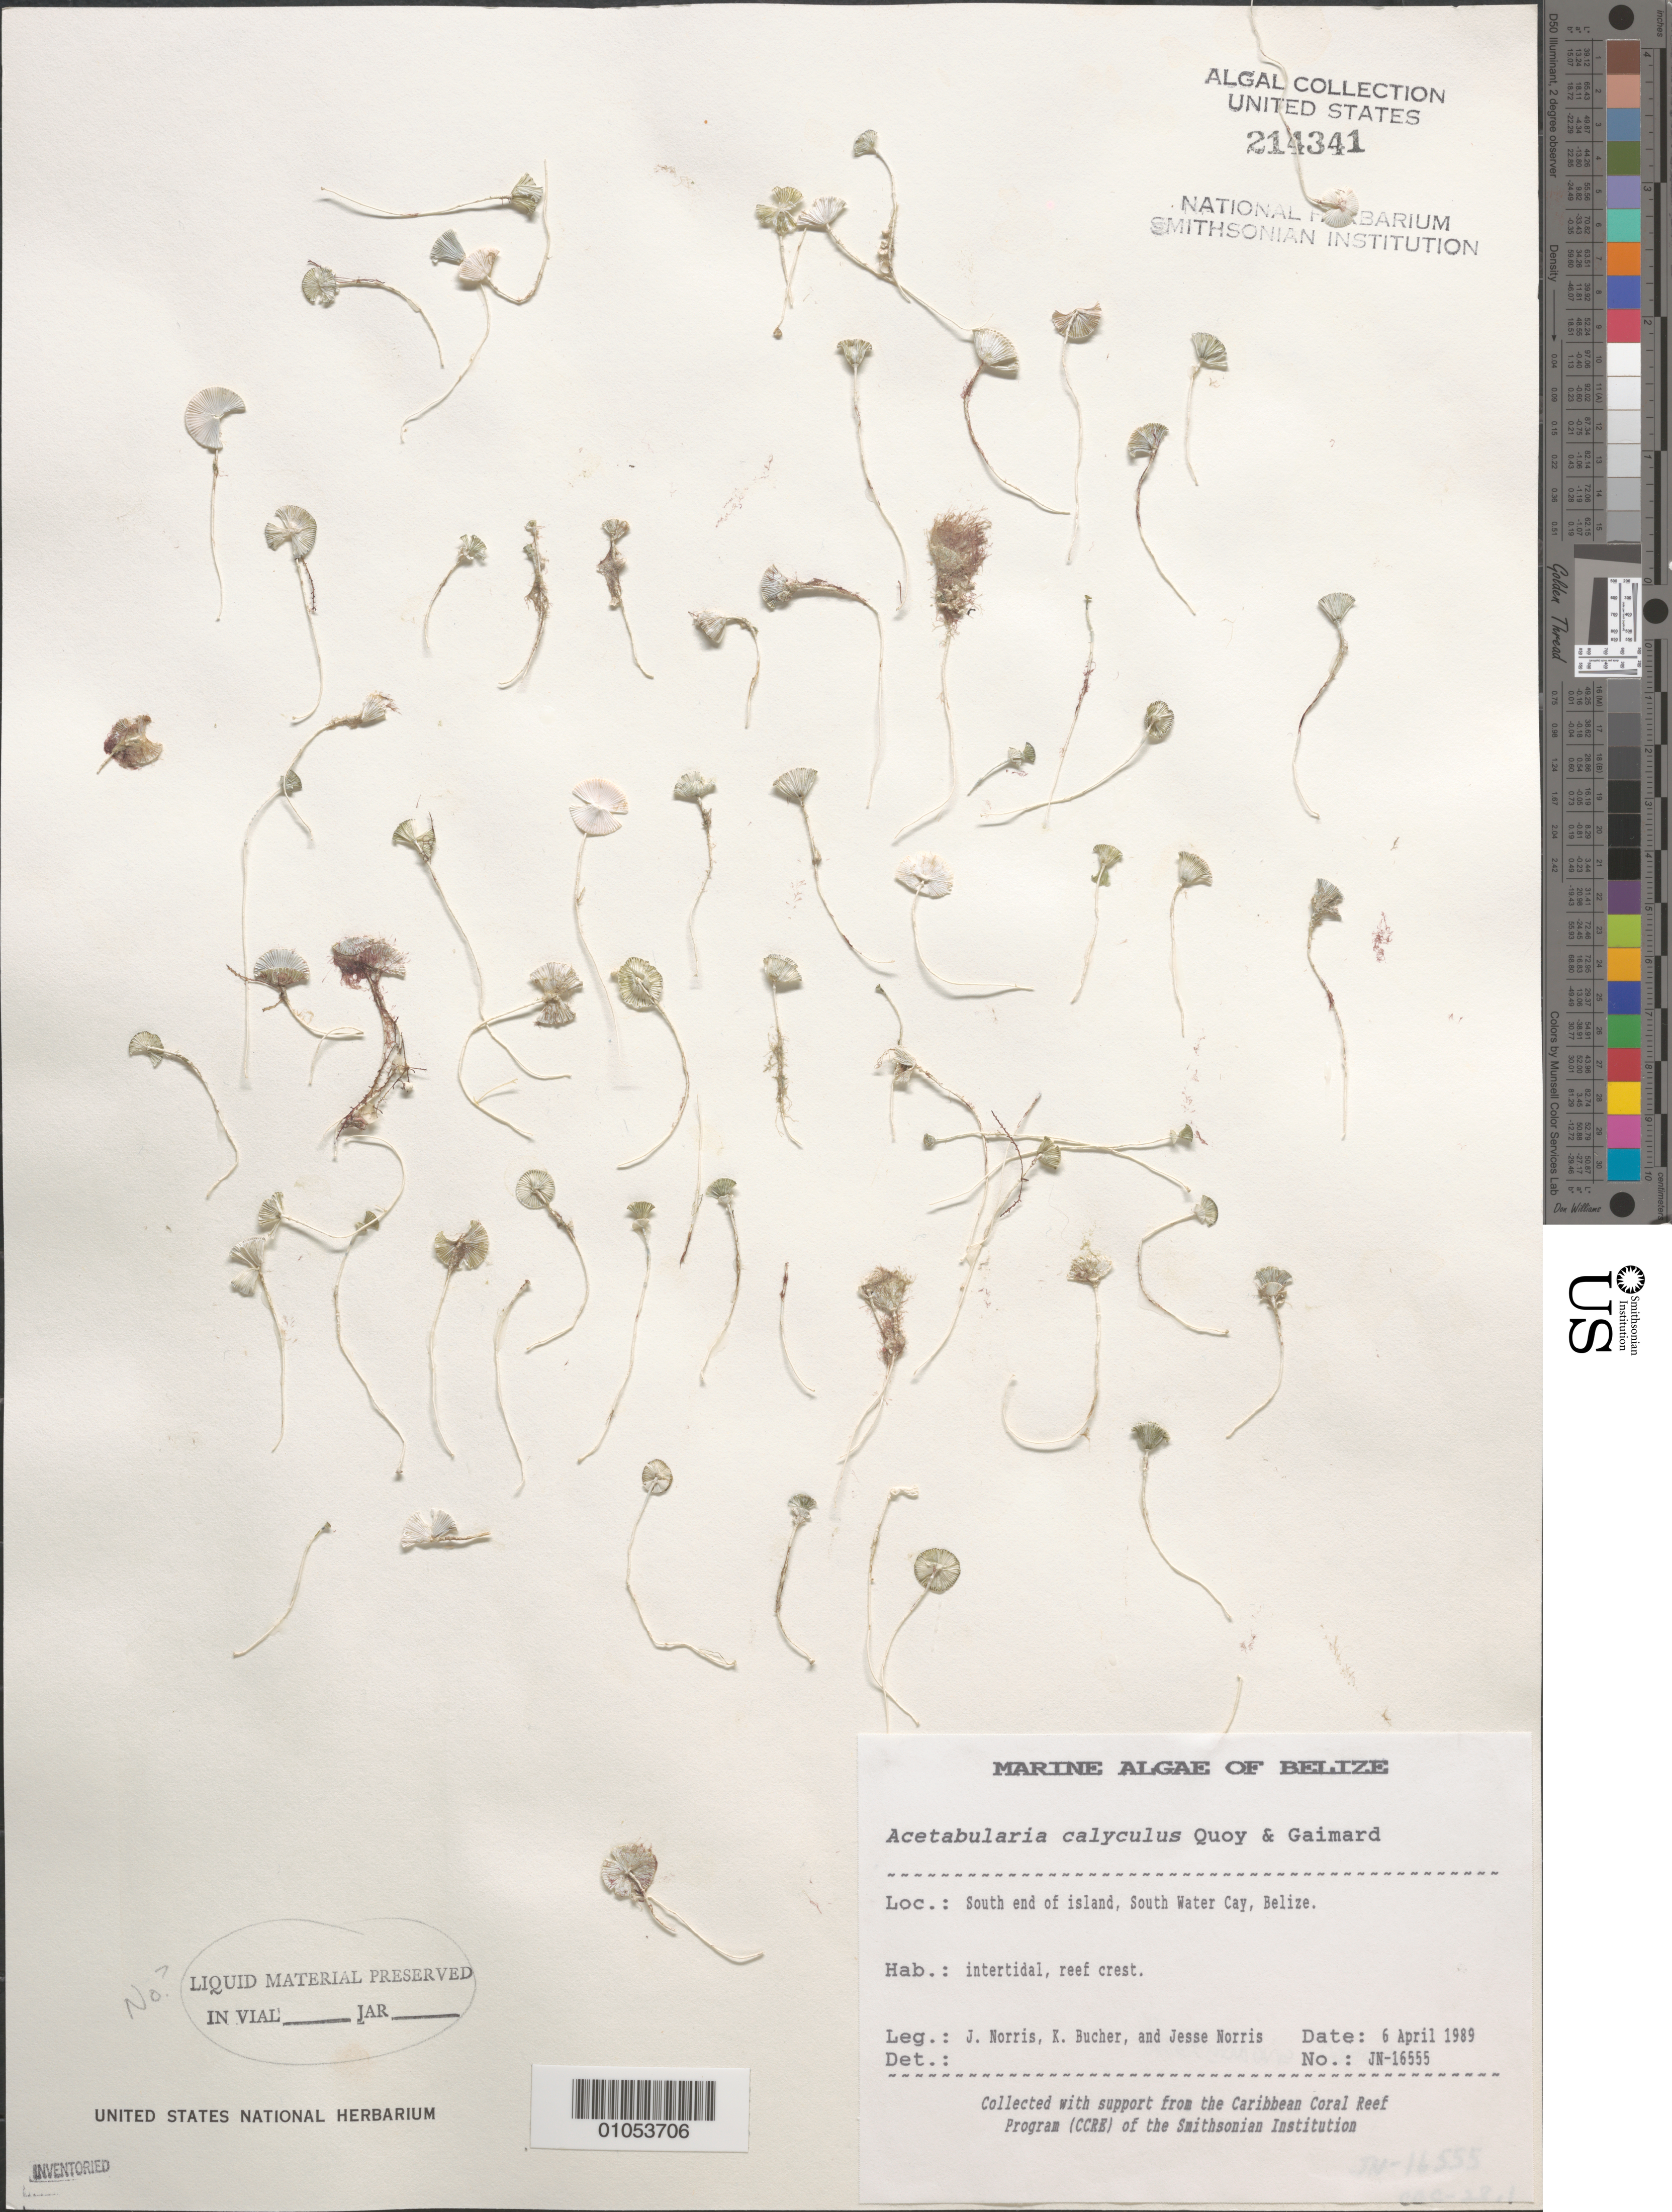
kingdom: Plantae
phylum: Chlorophyta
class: Ulvophyceae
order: Dasycladales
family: Polyphysaceae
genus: Acetabularia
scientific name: Acetabularia calyculus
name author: J.V.Lamouroux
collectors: J. N. Norris, K. E. Bucher & J. A. Norris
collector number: JN-16555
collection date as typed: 06 Apr 1989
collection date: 1989-04-06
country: Belize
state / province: Stann Creek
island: South Water Cay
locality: South end of island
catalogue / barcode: US 214341